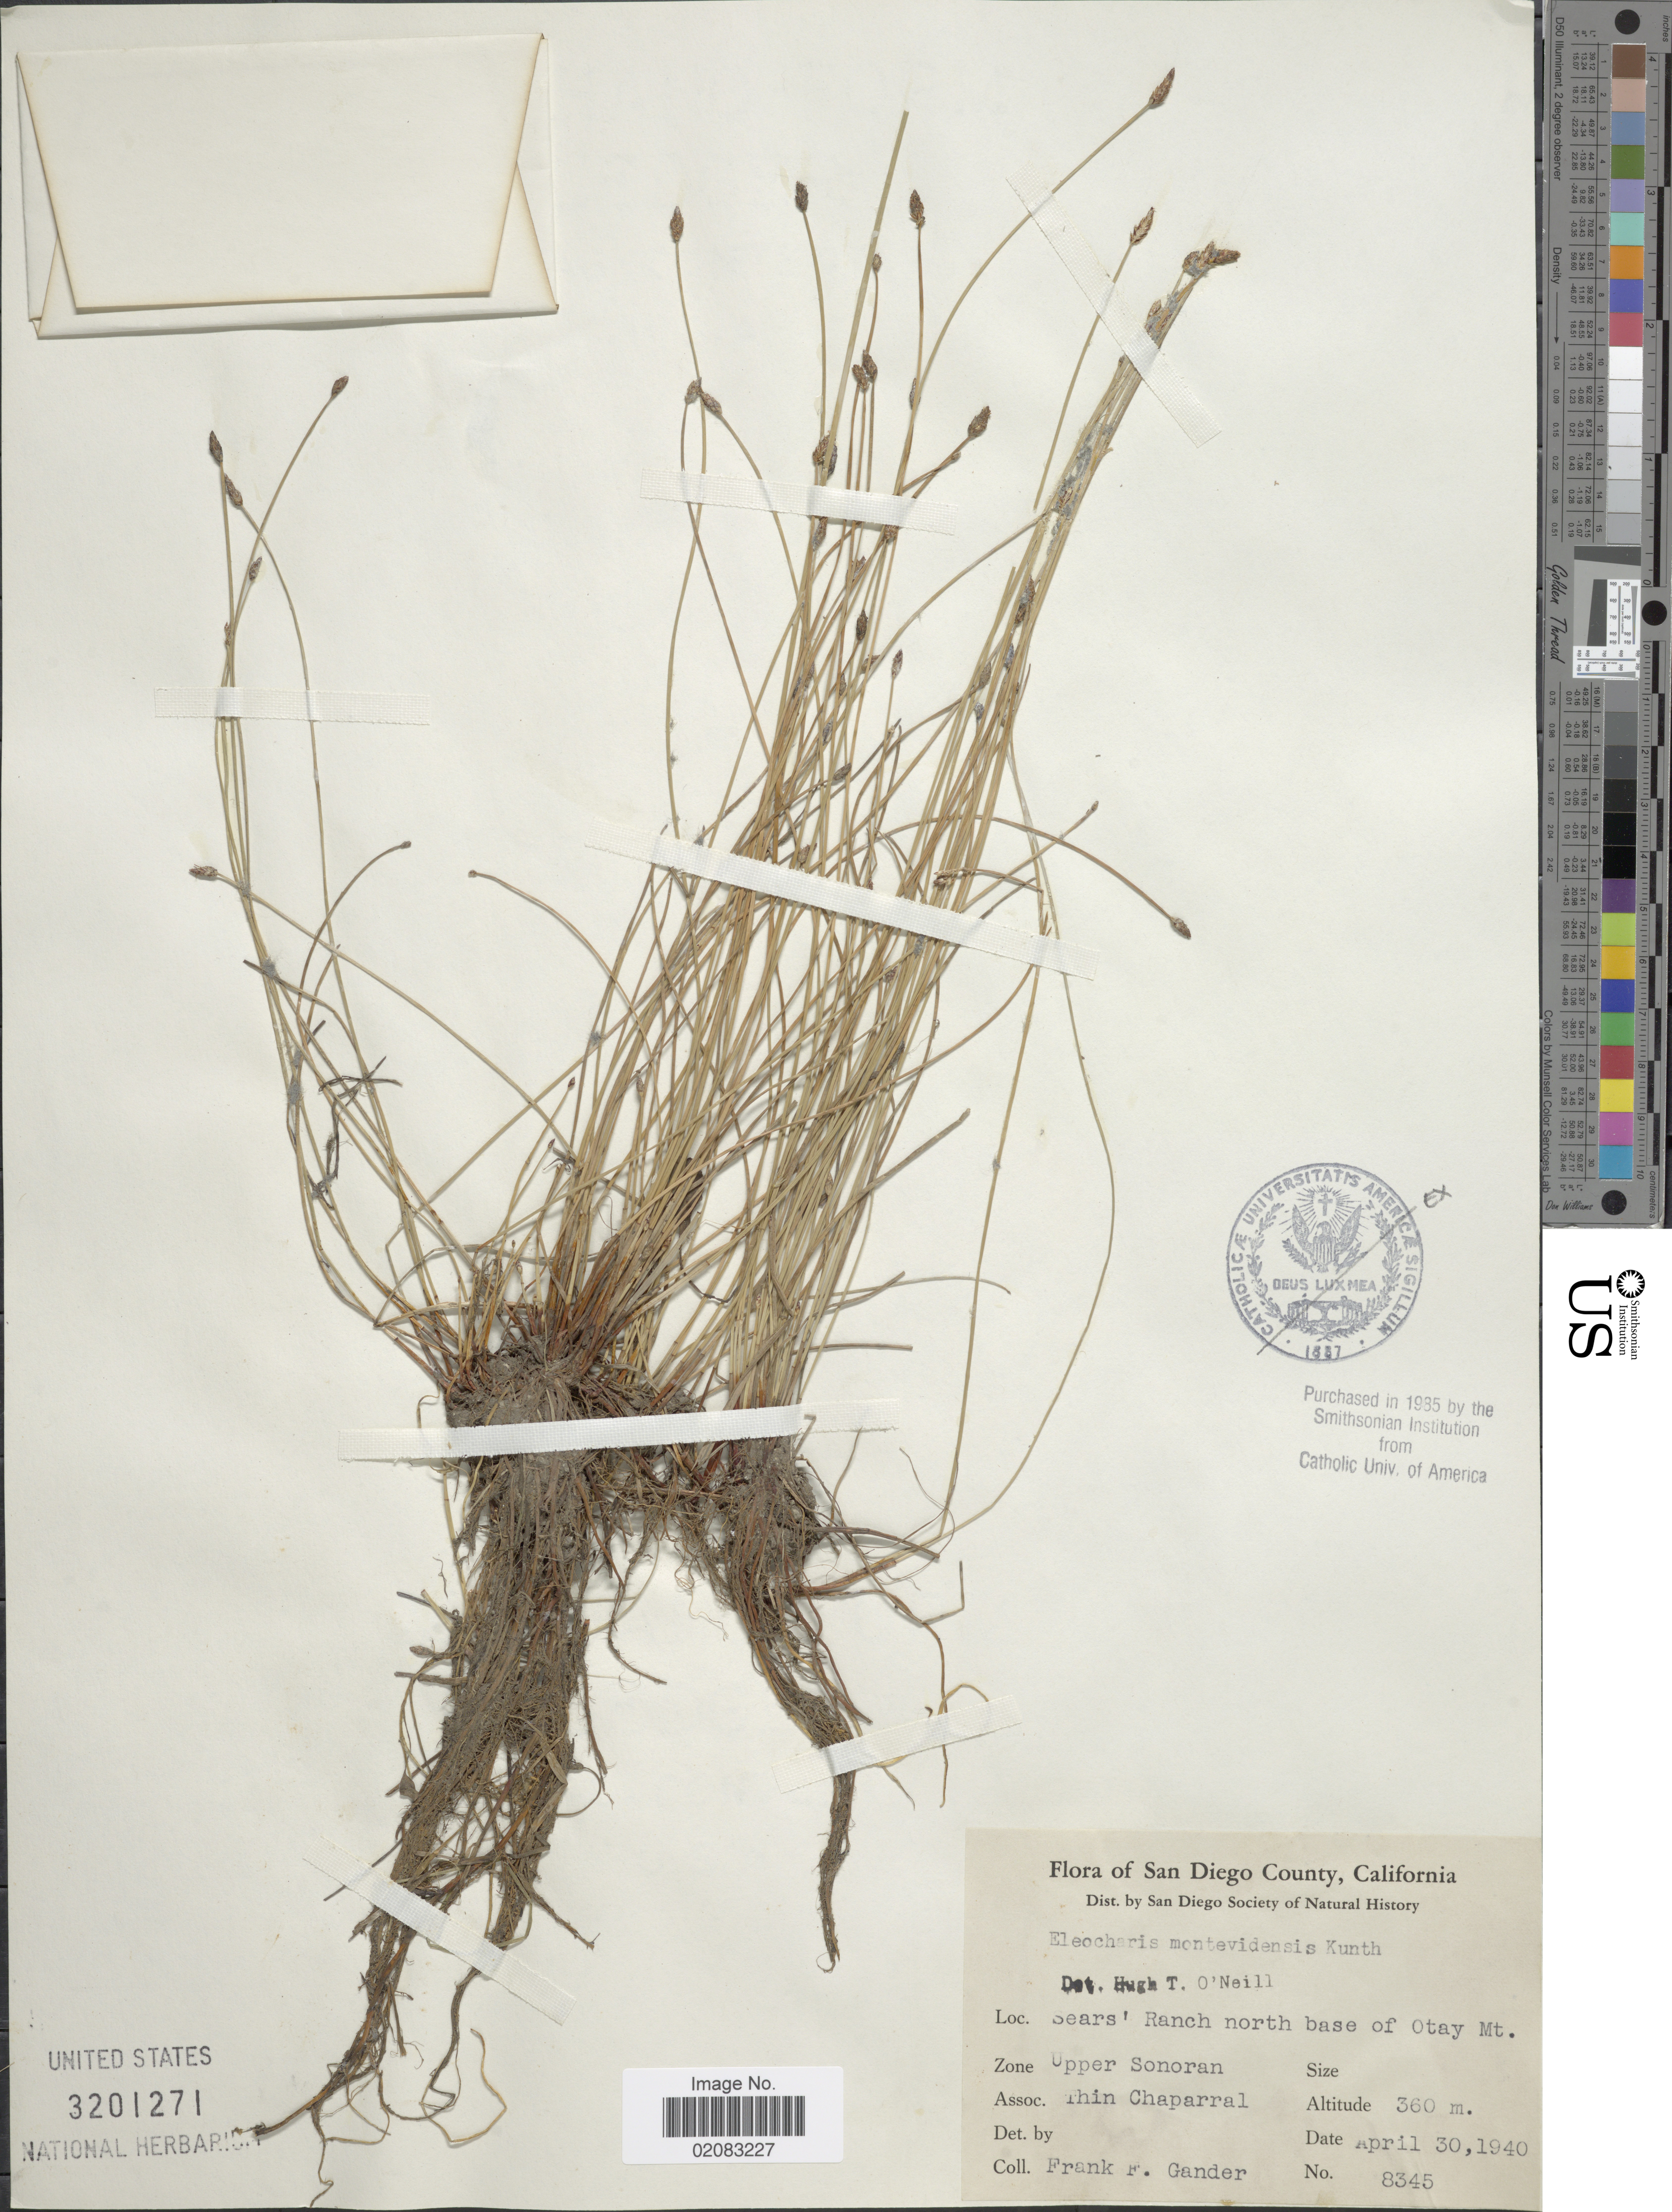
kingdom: Plantae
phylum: Tracheophyta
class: Liliopsida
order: Poales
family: Cyperaceae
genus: Eleocharis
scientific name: Eleocharis montevidensis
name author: Kunth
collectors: F. Gander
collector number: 8345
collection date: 1940-04-30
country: United States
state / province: California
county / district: San Diego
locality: San Diego County, Sears' Ranch north base of Otay Mt, Zone Upper Sonoran, Assoc. thin Chaparral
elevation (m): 360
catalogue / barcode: US 3201271